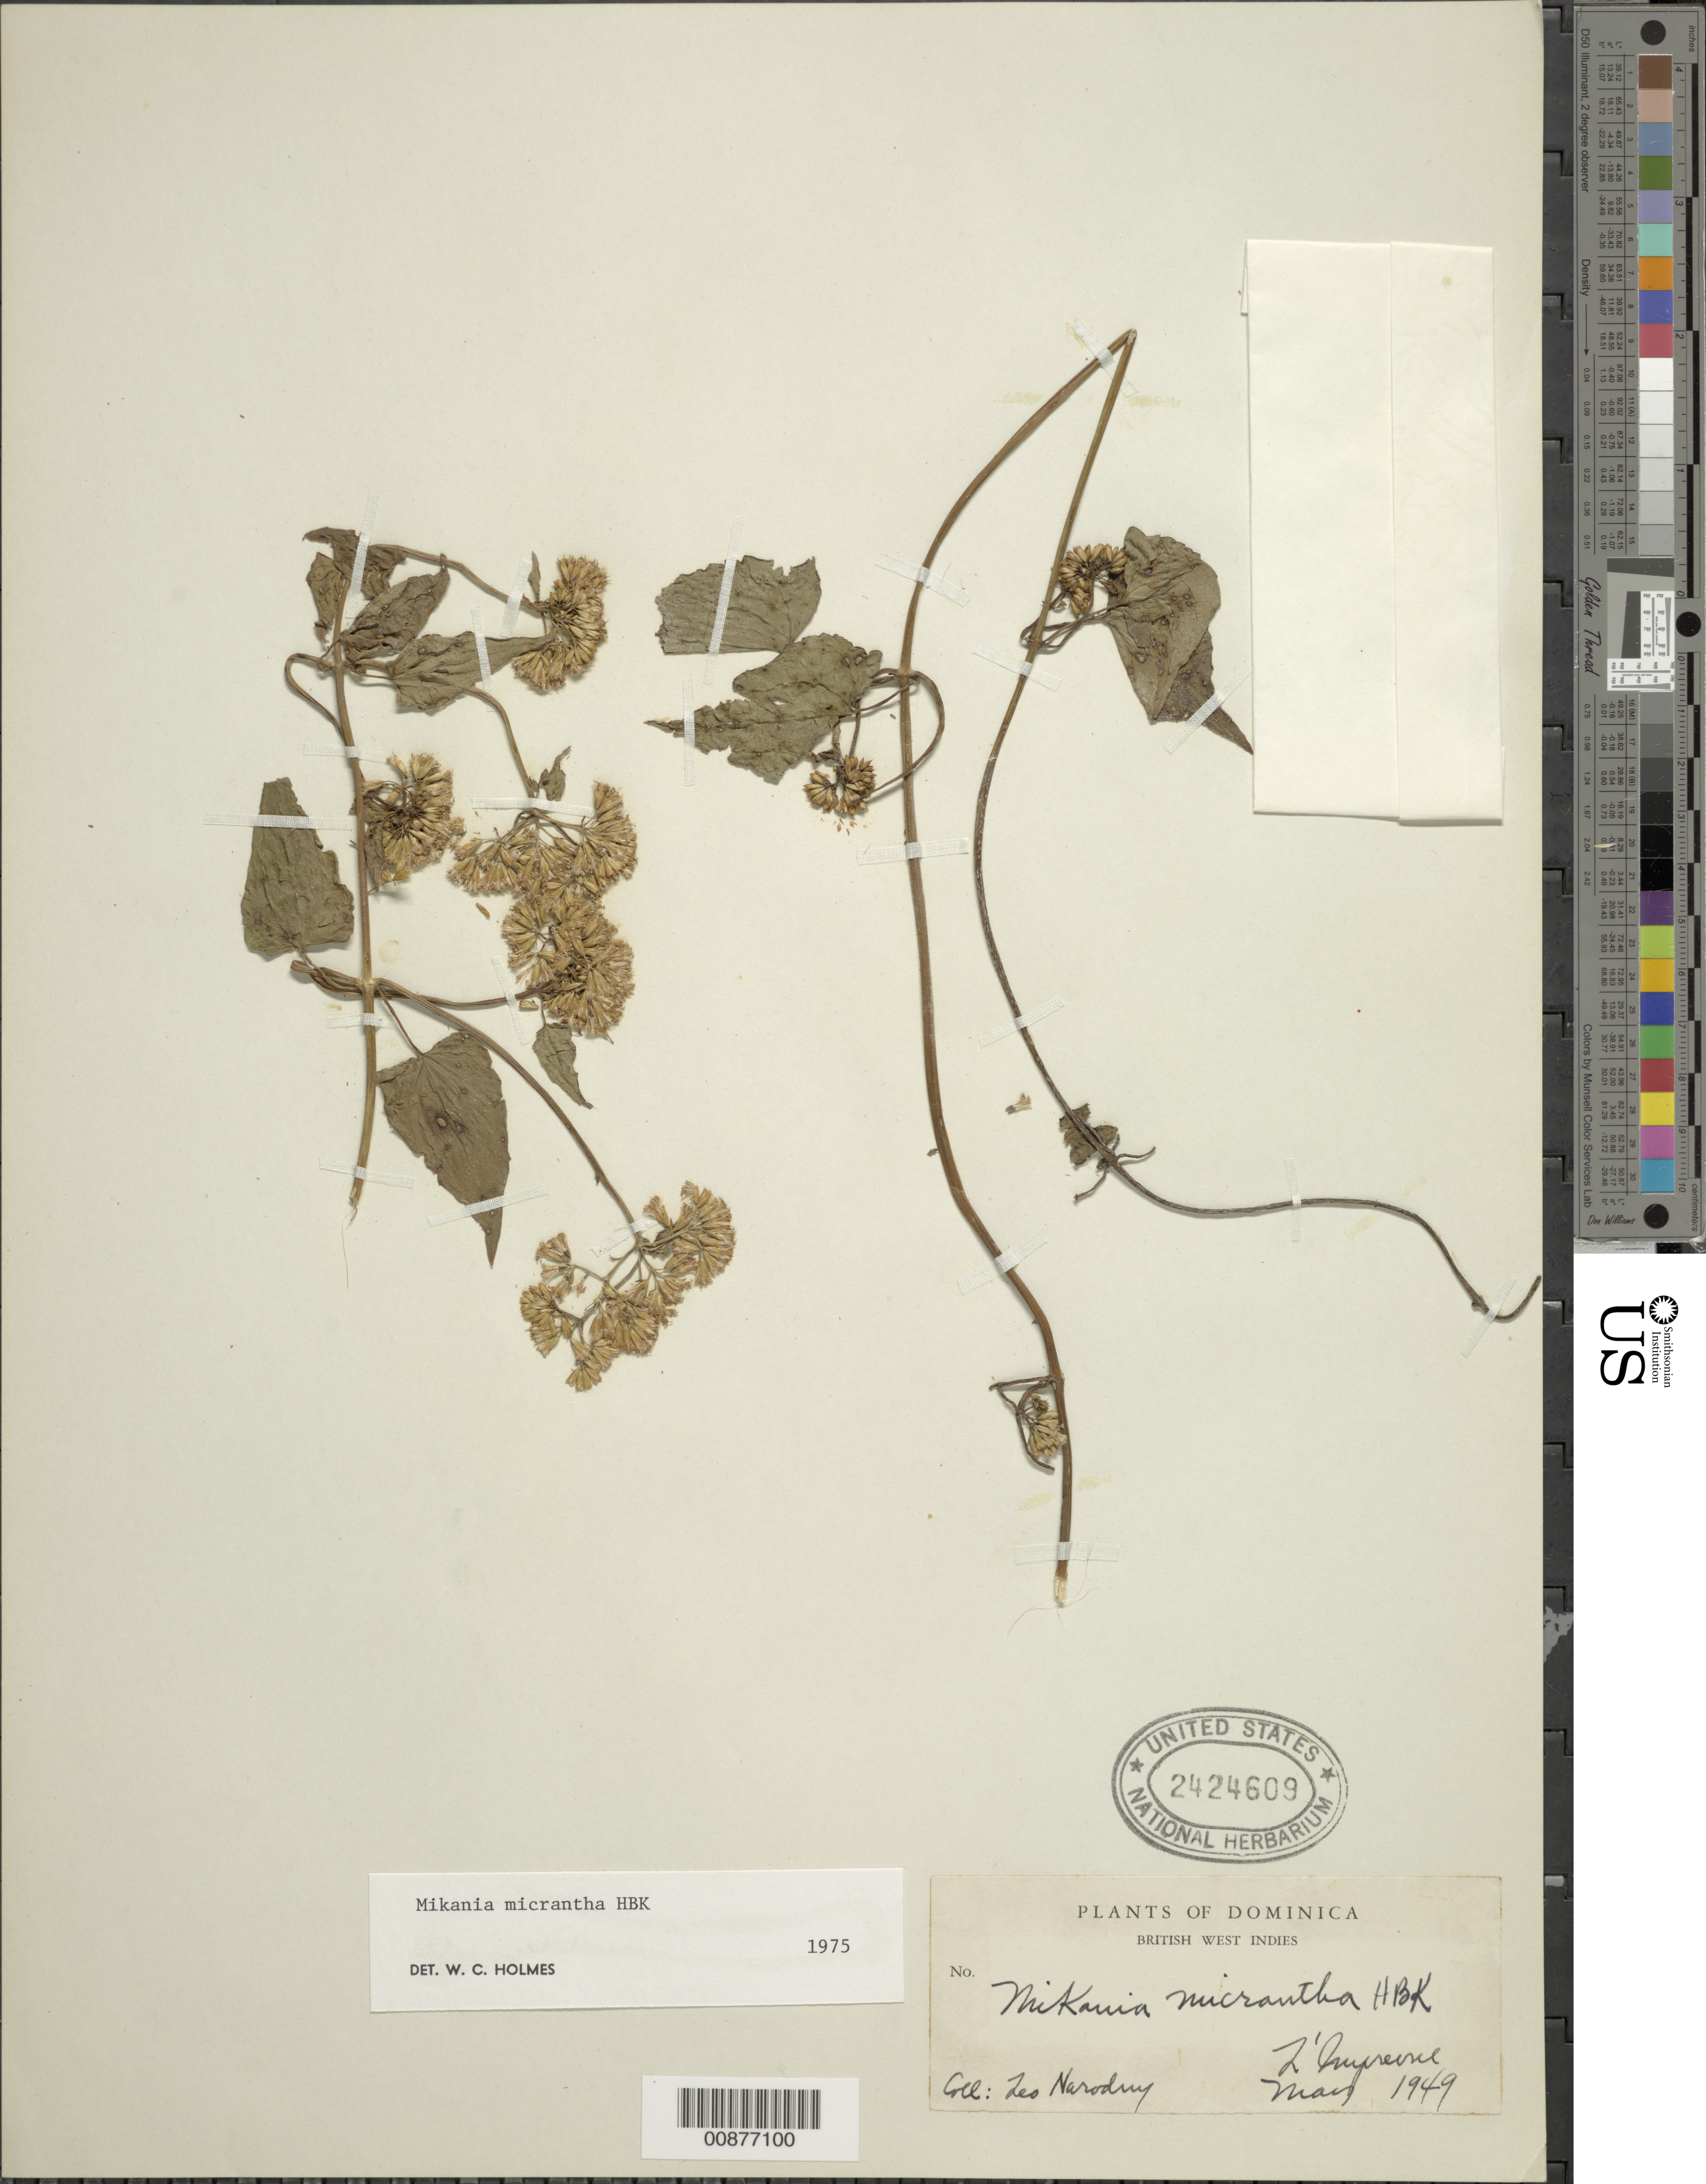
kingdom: Plantae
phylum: Tracheophyta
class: Magnoliopsida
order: Asterales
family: Asteraceae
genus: Mikania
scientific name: Mikania micrantha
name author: Kunth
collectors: L. Narodny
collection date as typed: May 1949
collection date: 1949-05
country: Dominica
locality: L' Impreune (sp?)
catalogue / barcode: US 2424609